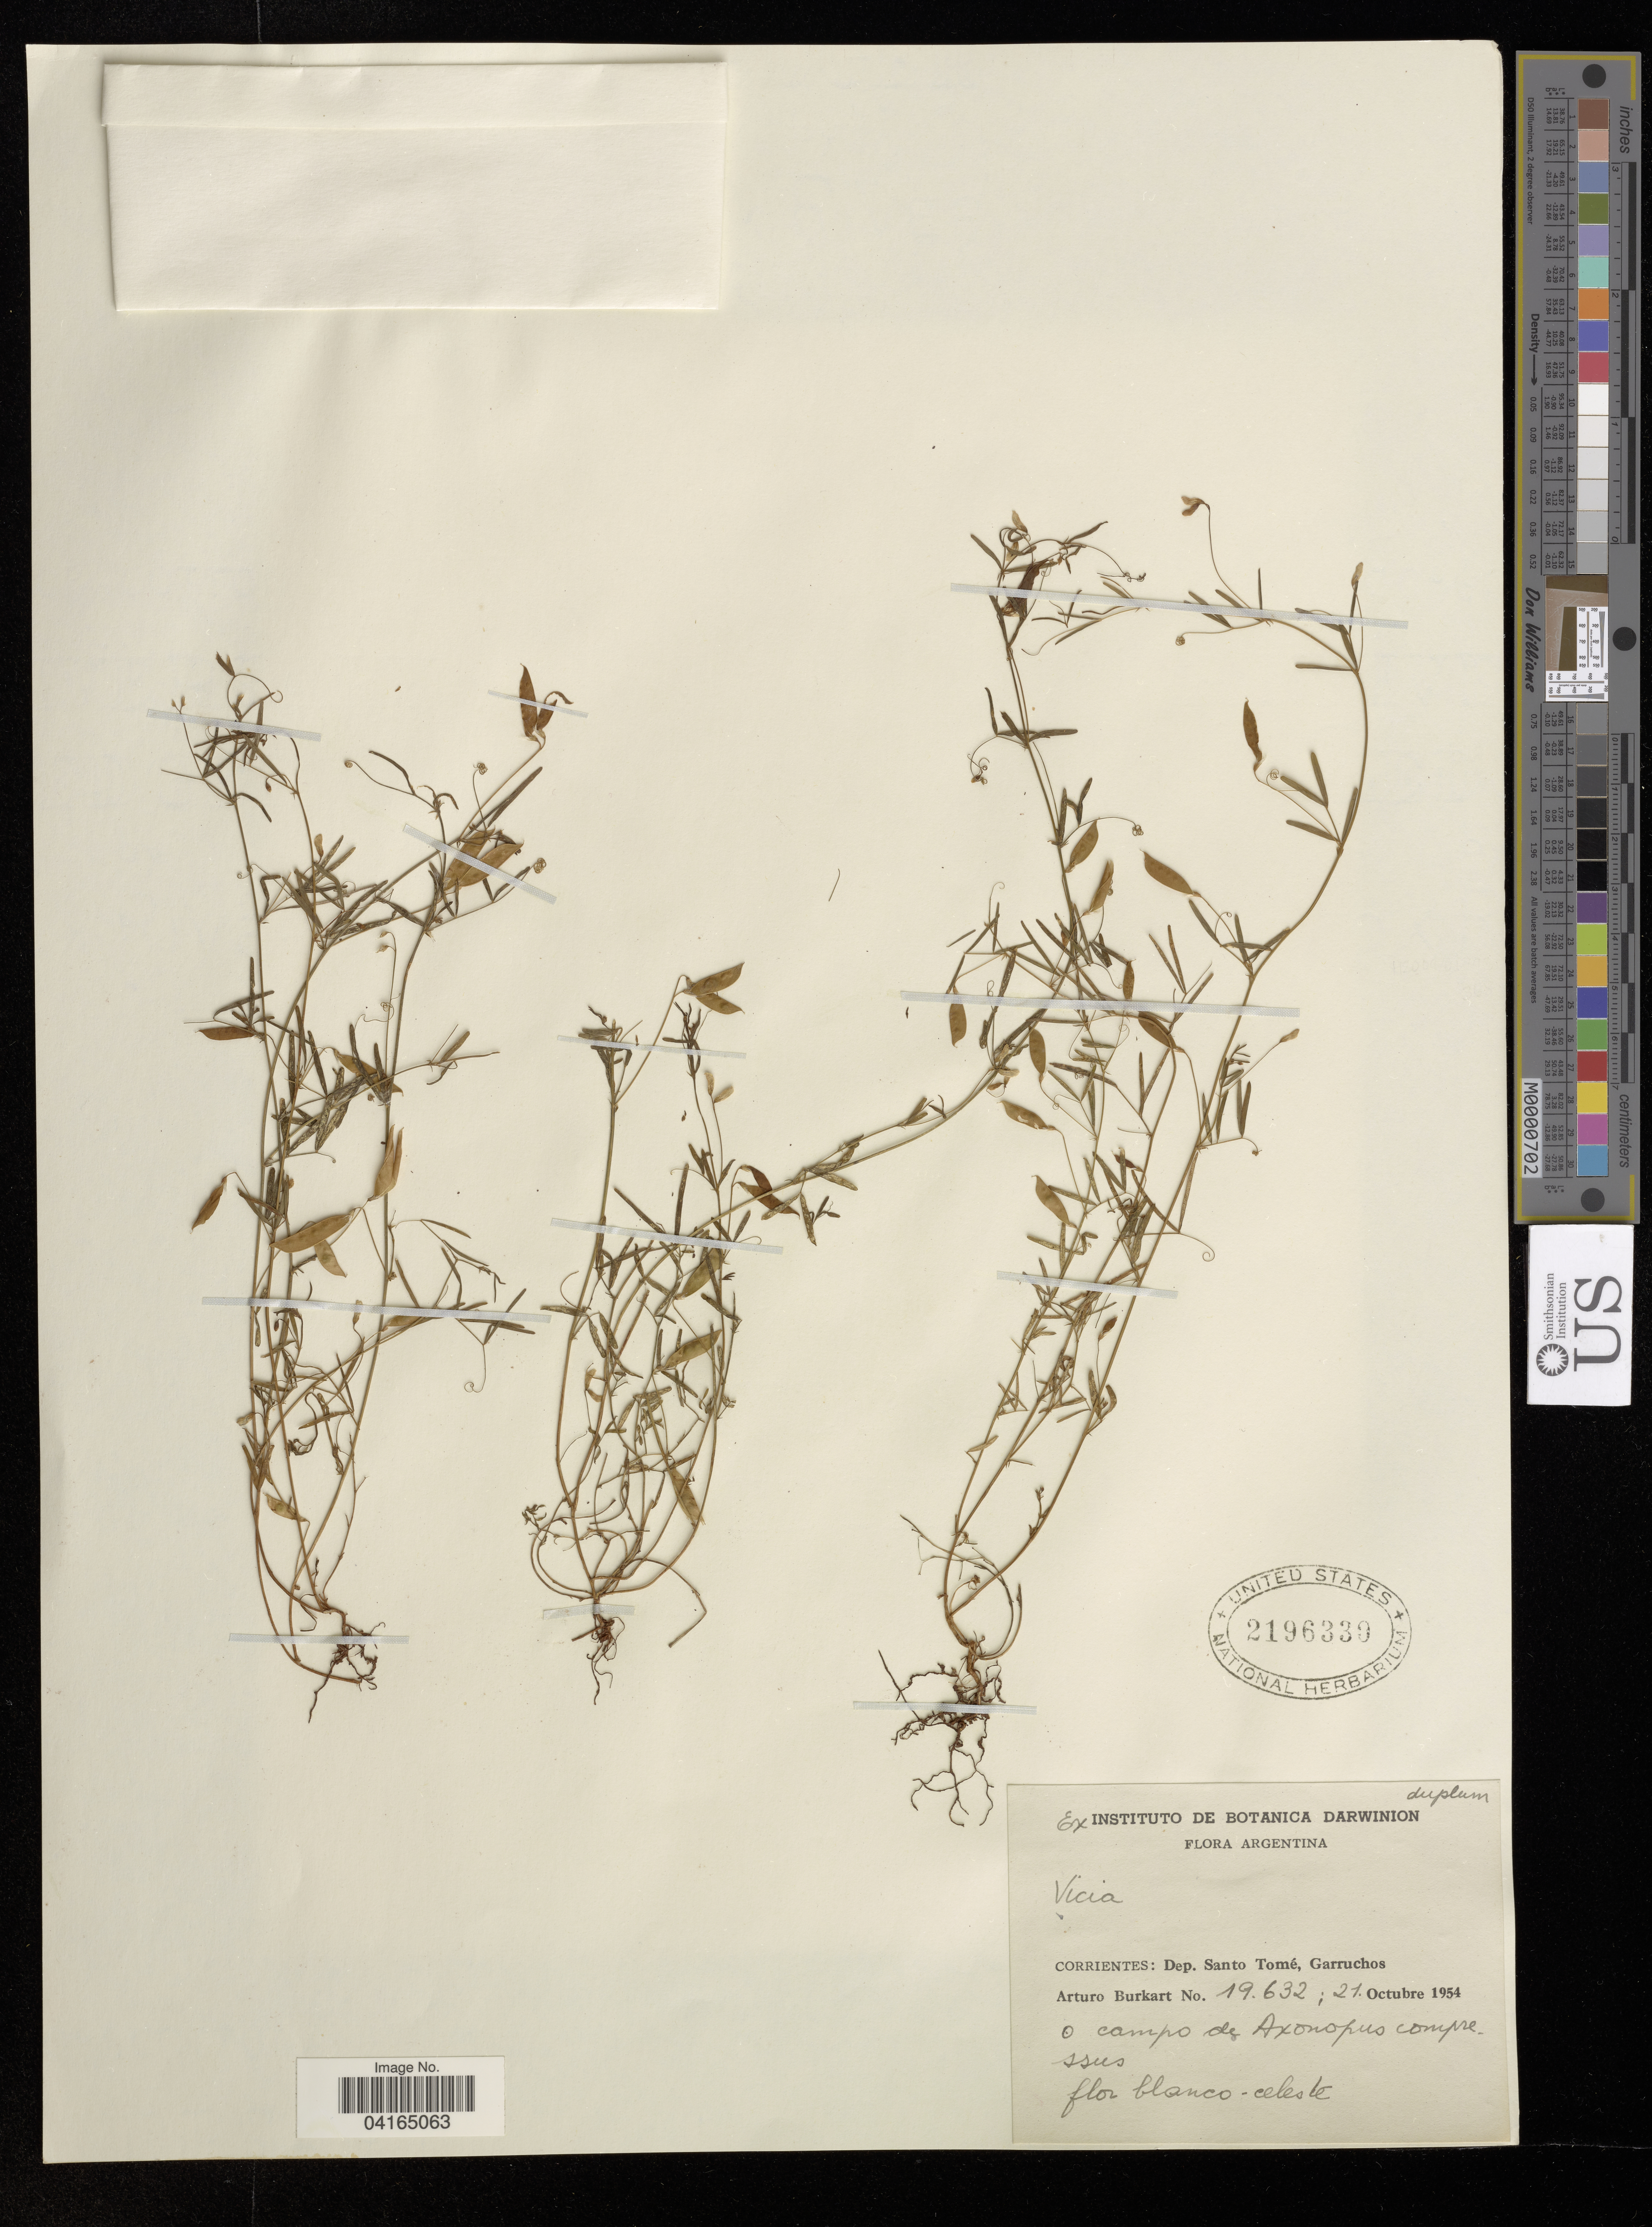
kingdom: Plantae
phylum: Tracheophyta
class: Magnoliopsida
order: Fabales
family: Fabaceae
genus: Vicia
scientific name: Vicia sp.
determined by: Hechenleitner, Paulina, RBG Edinburgh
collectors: A. E. Burkart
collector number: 19.632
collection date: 1954-10-21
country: Argentina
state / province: Corrientes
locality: Dep. Santo Tomé, Garruchos.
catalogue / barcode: US 2196339